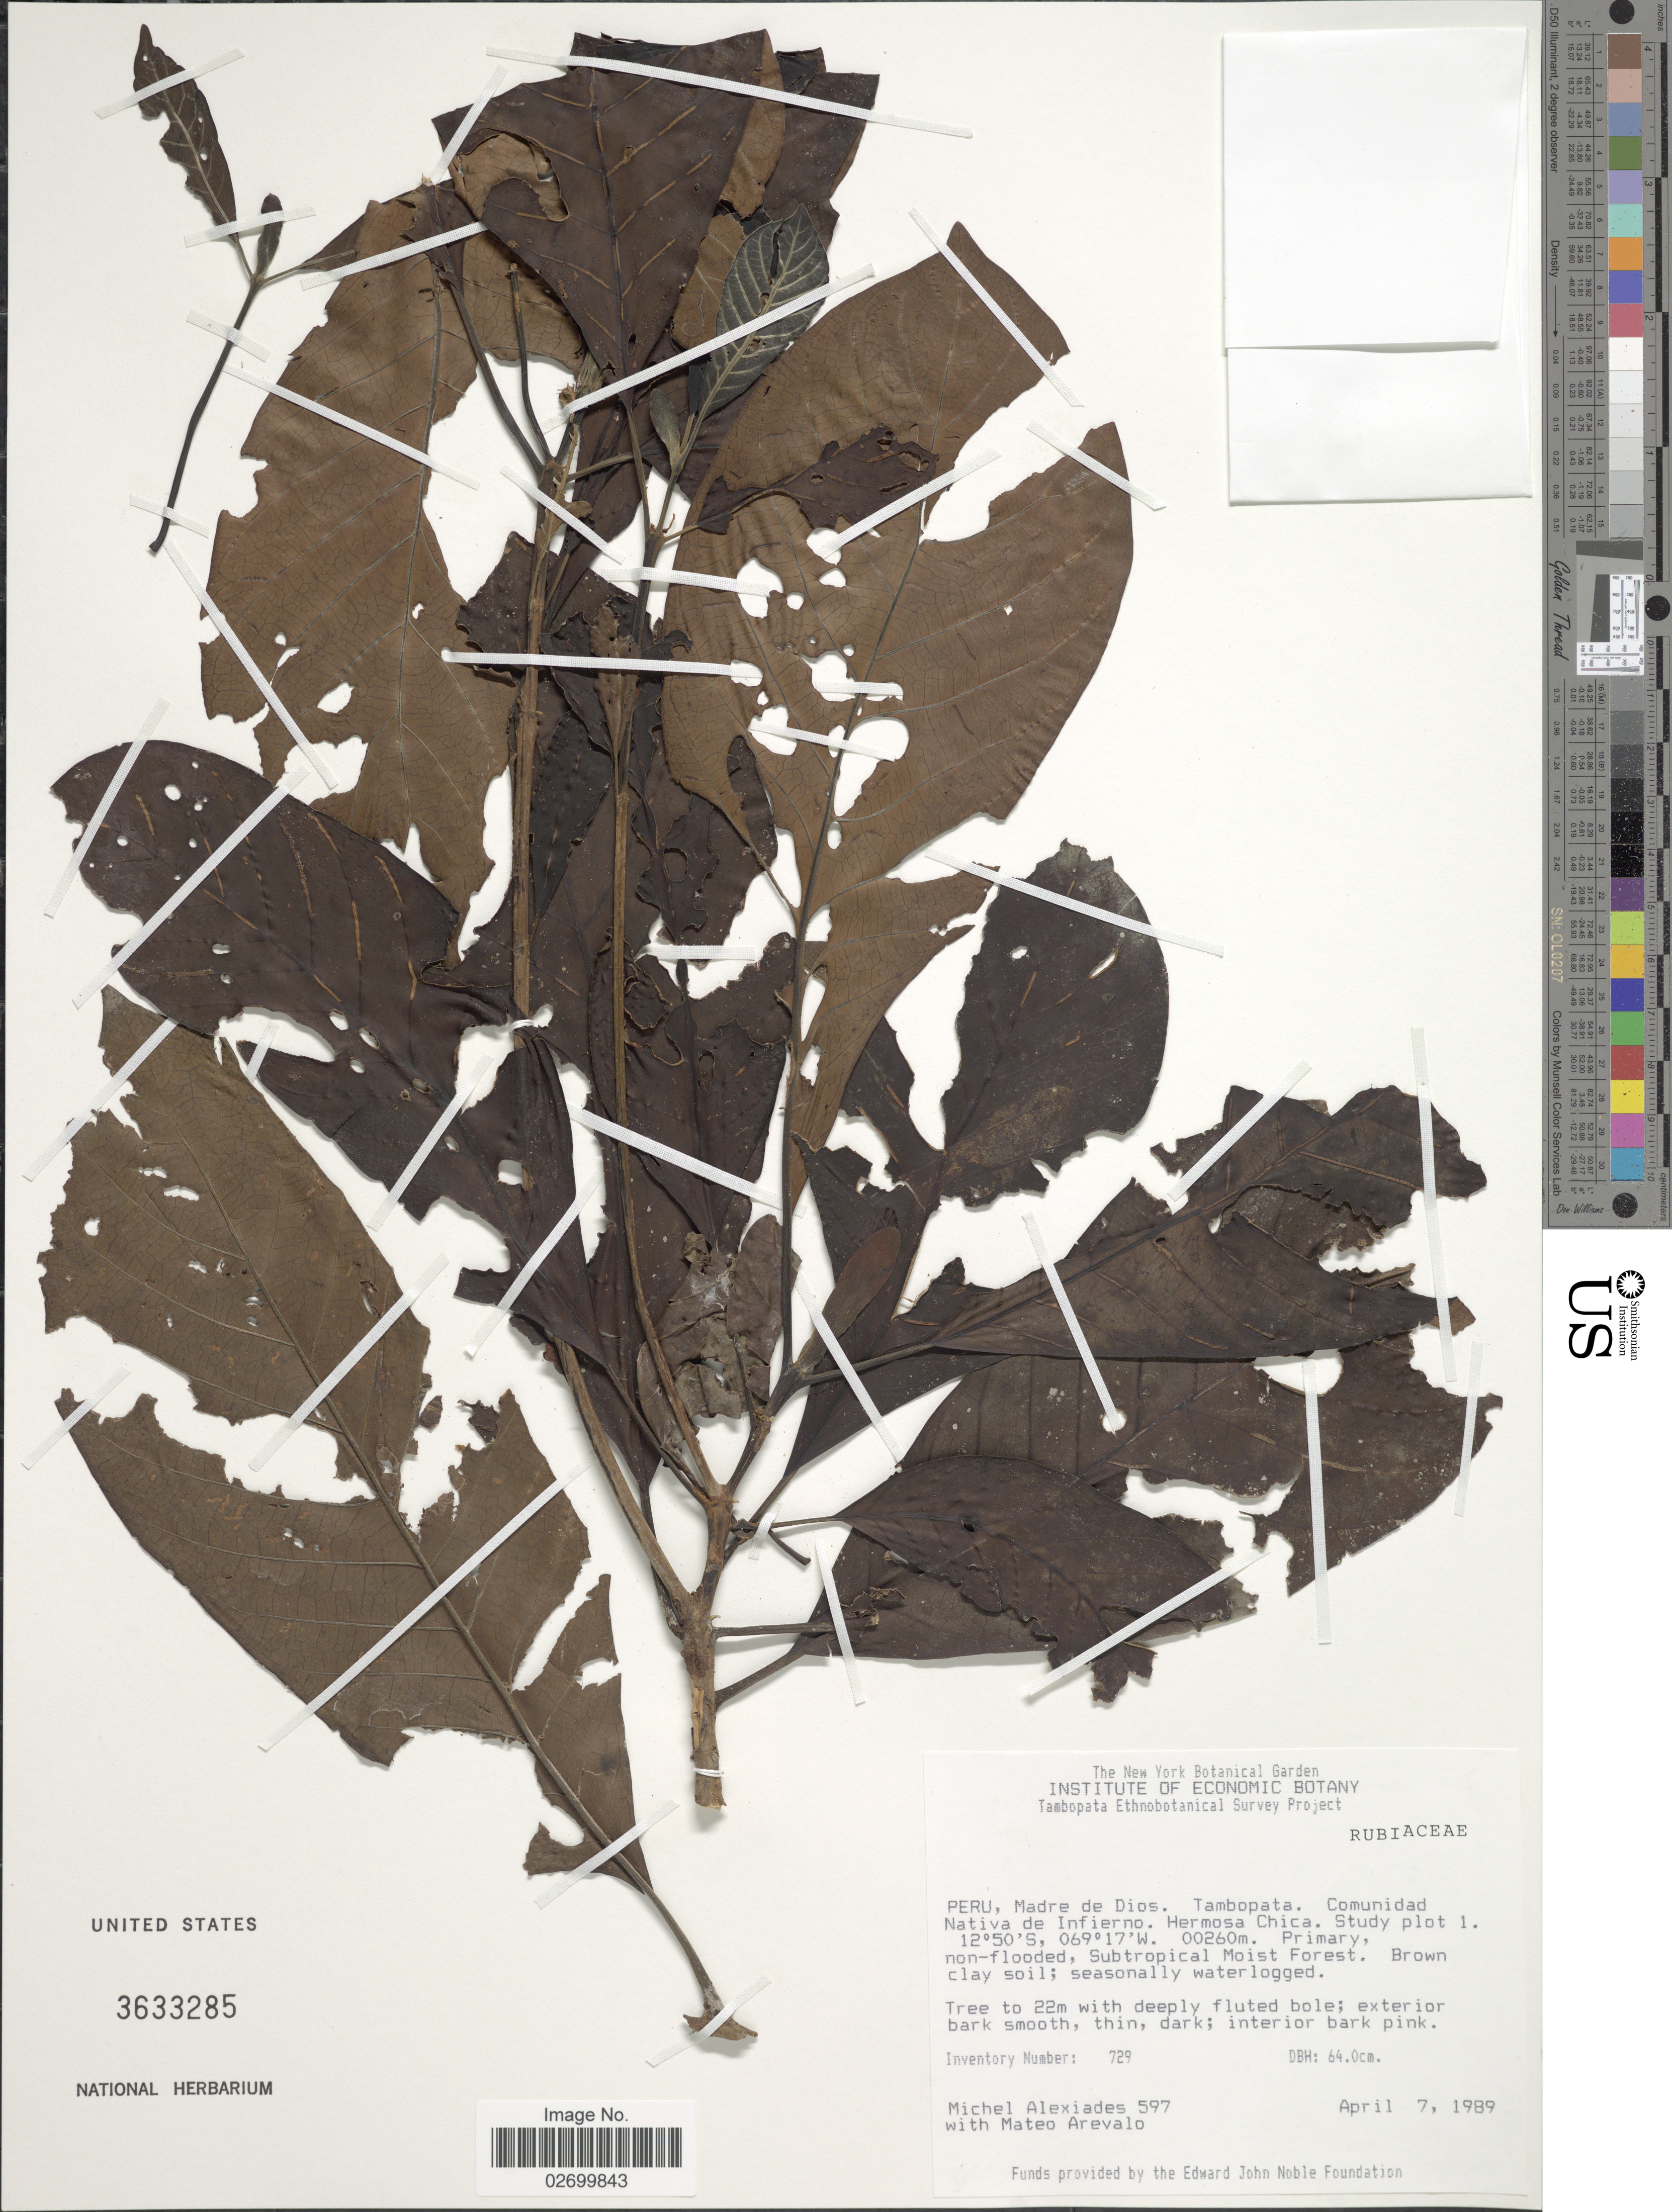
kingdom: Plantae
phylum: Tracheophyta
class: Magnoliopsida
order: Gentianales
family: Rubiaceae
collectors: M. Alexiades & M. Arevalo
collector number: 597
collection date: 1989-04-07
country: Peru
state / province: Madre de Dios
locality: Tambopata. Comunidad Nativa de Infierno. Hermosa Chica. Study plot 1.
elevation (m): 260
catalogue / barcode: US 3633285